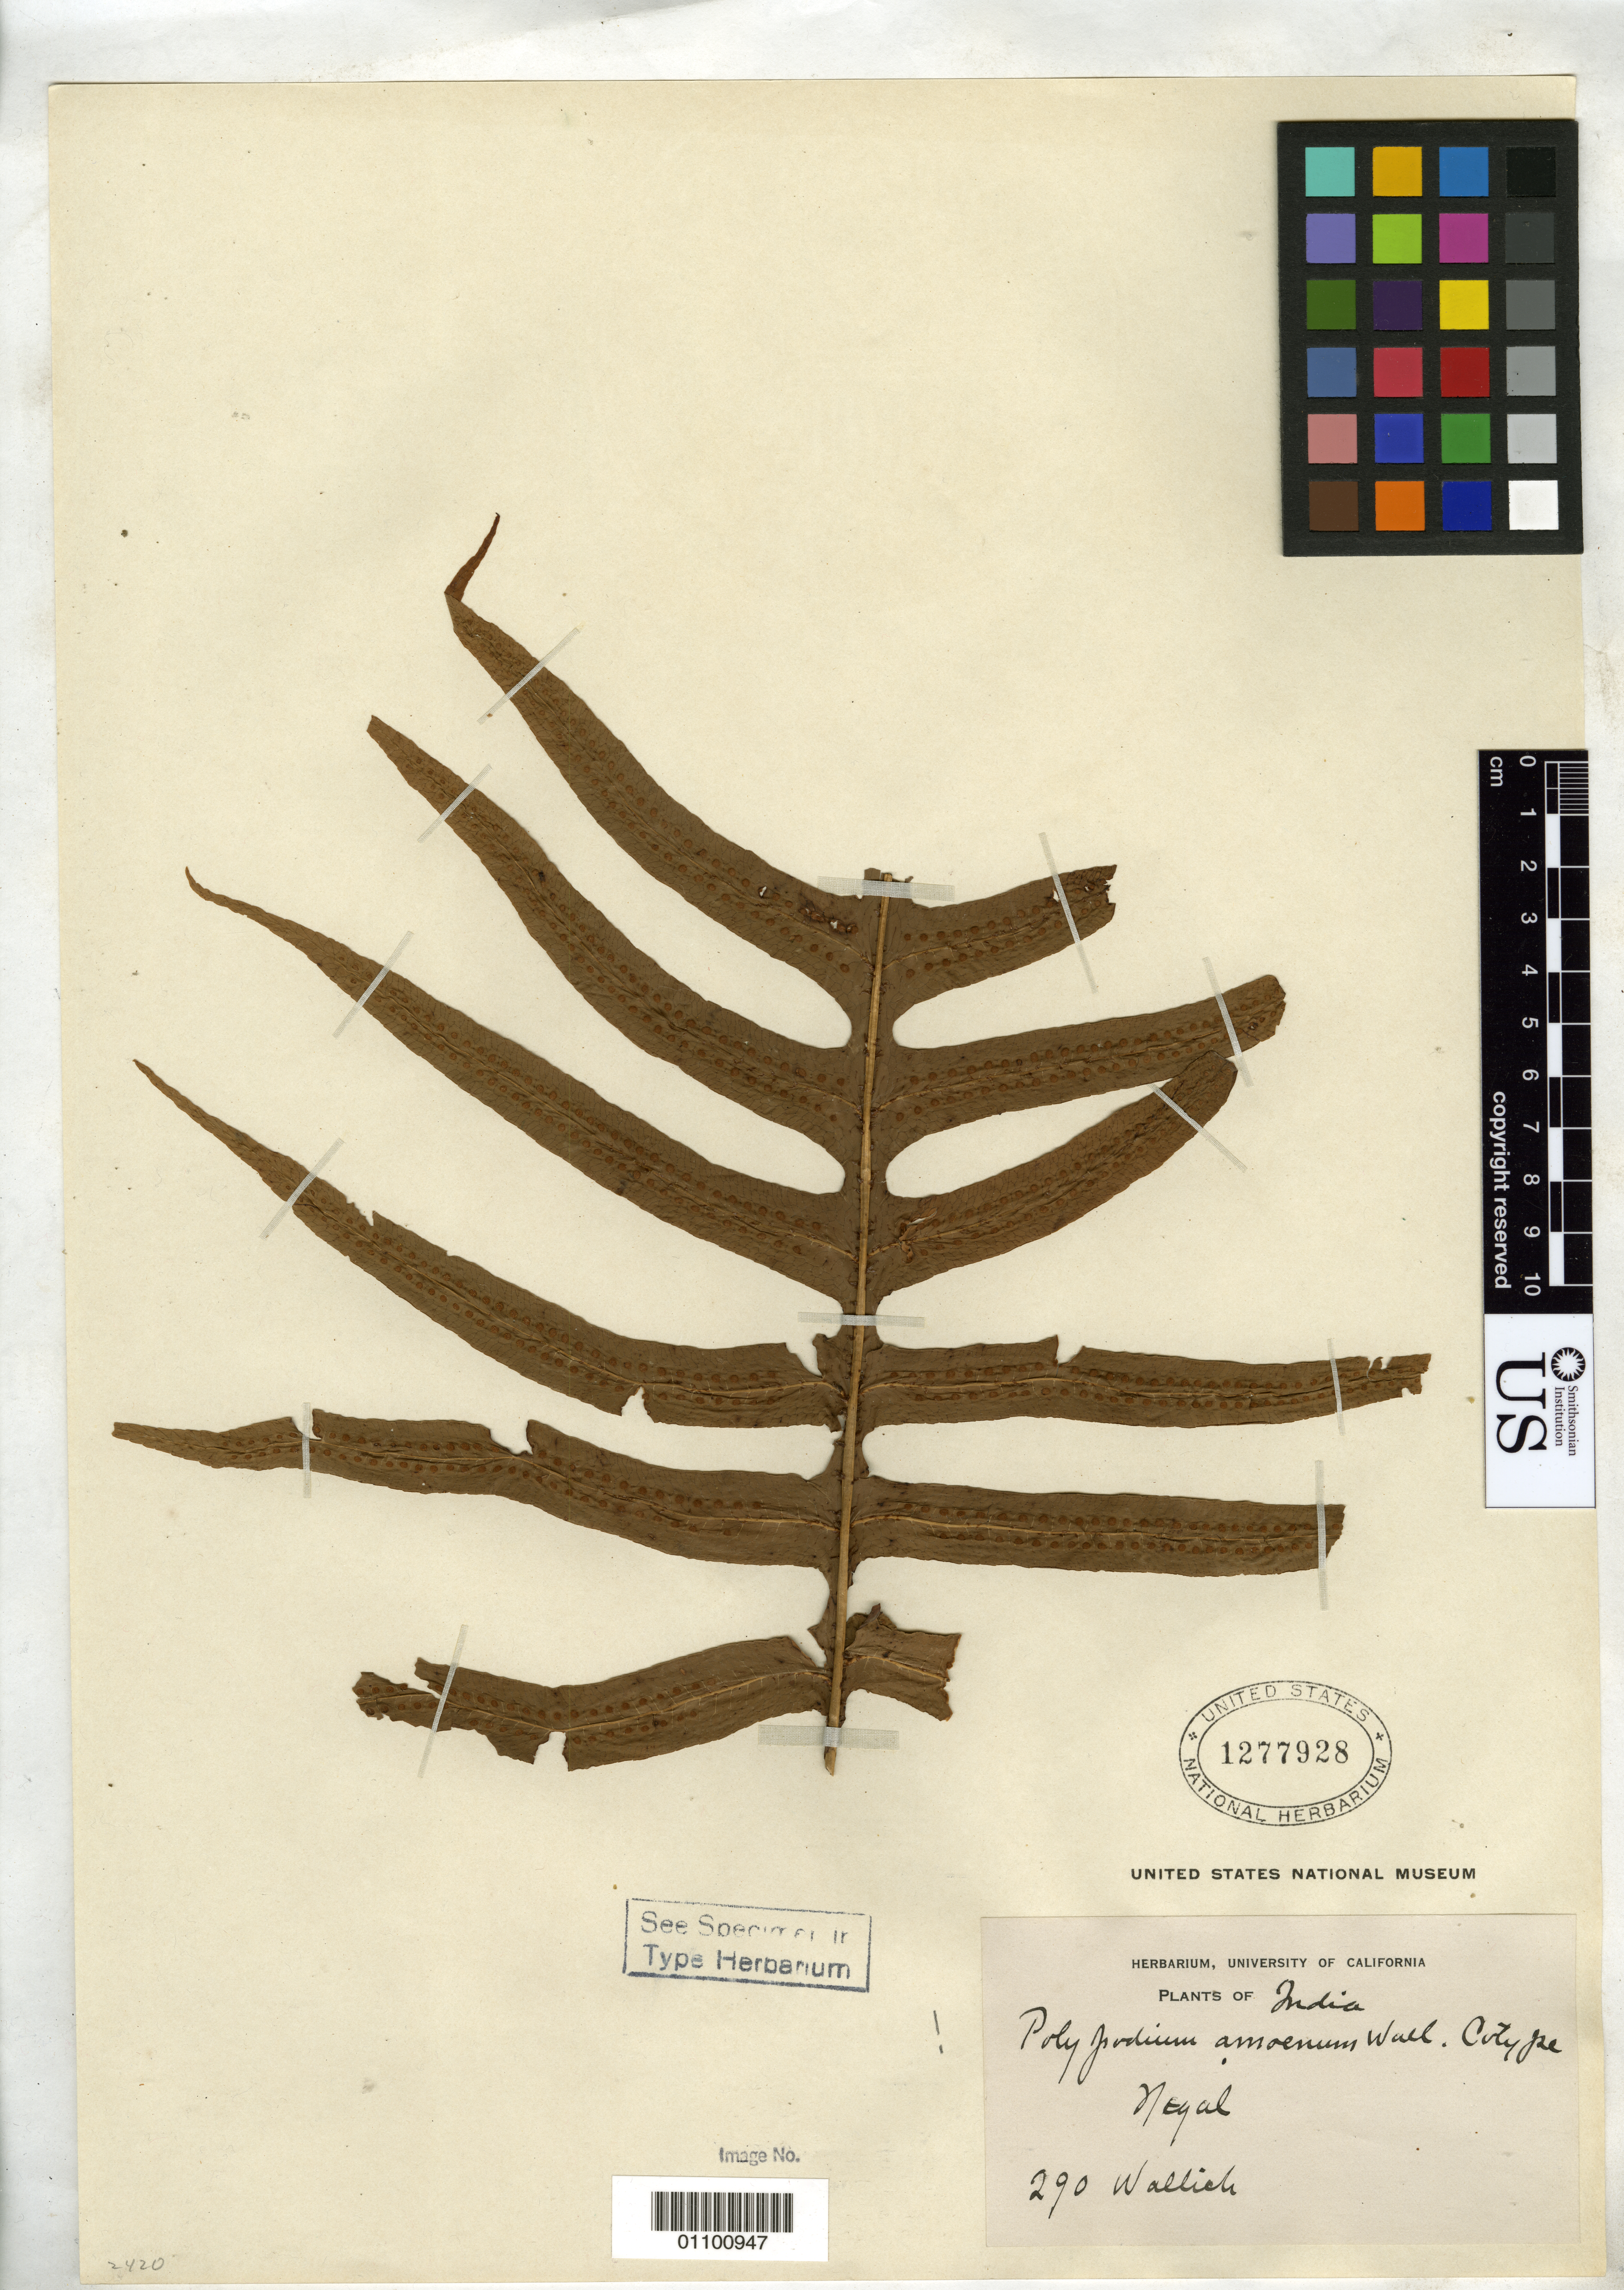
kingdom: Plantae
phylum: Tracheophyta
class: Polypodiopsida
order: Polypodiales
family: Polypodiaceae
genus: Polypodium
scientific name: Polypodium amoenum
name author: Wall. ex Mett.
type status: Isotype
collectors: N. Wallich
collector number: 290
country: India / Nepal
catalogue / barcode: US 1277928